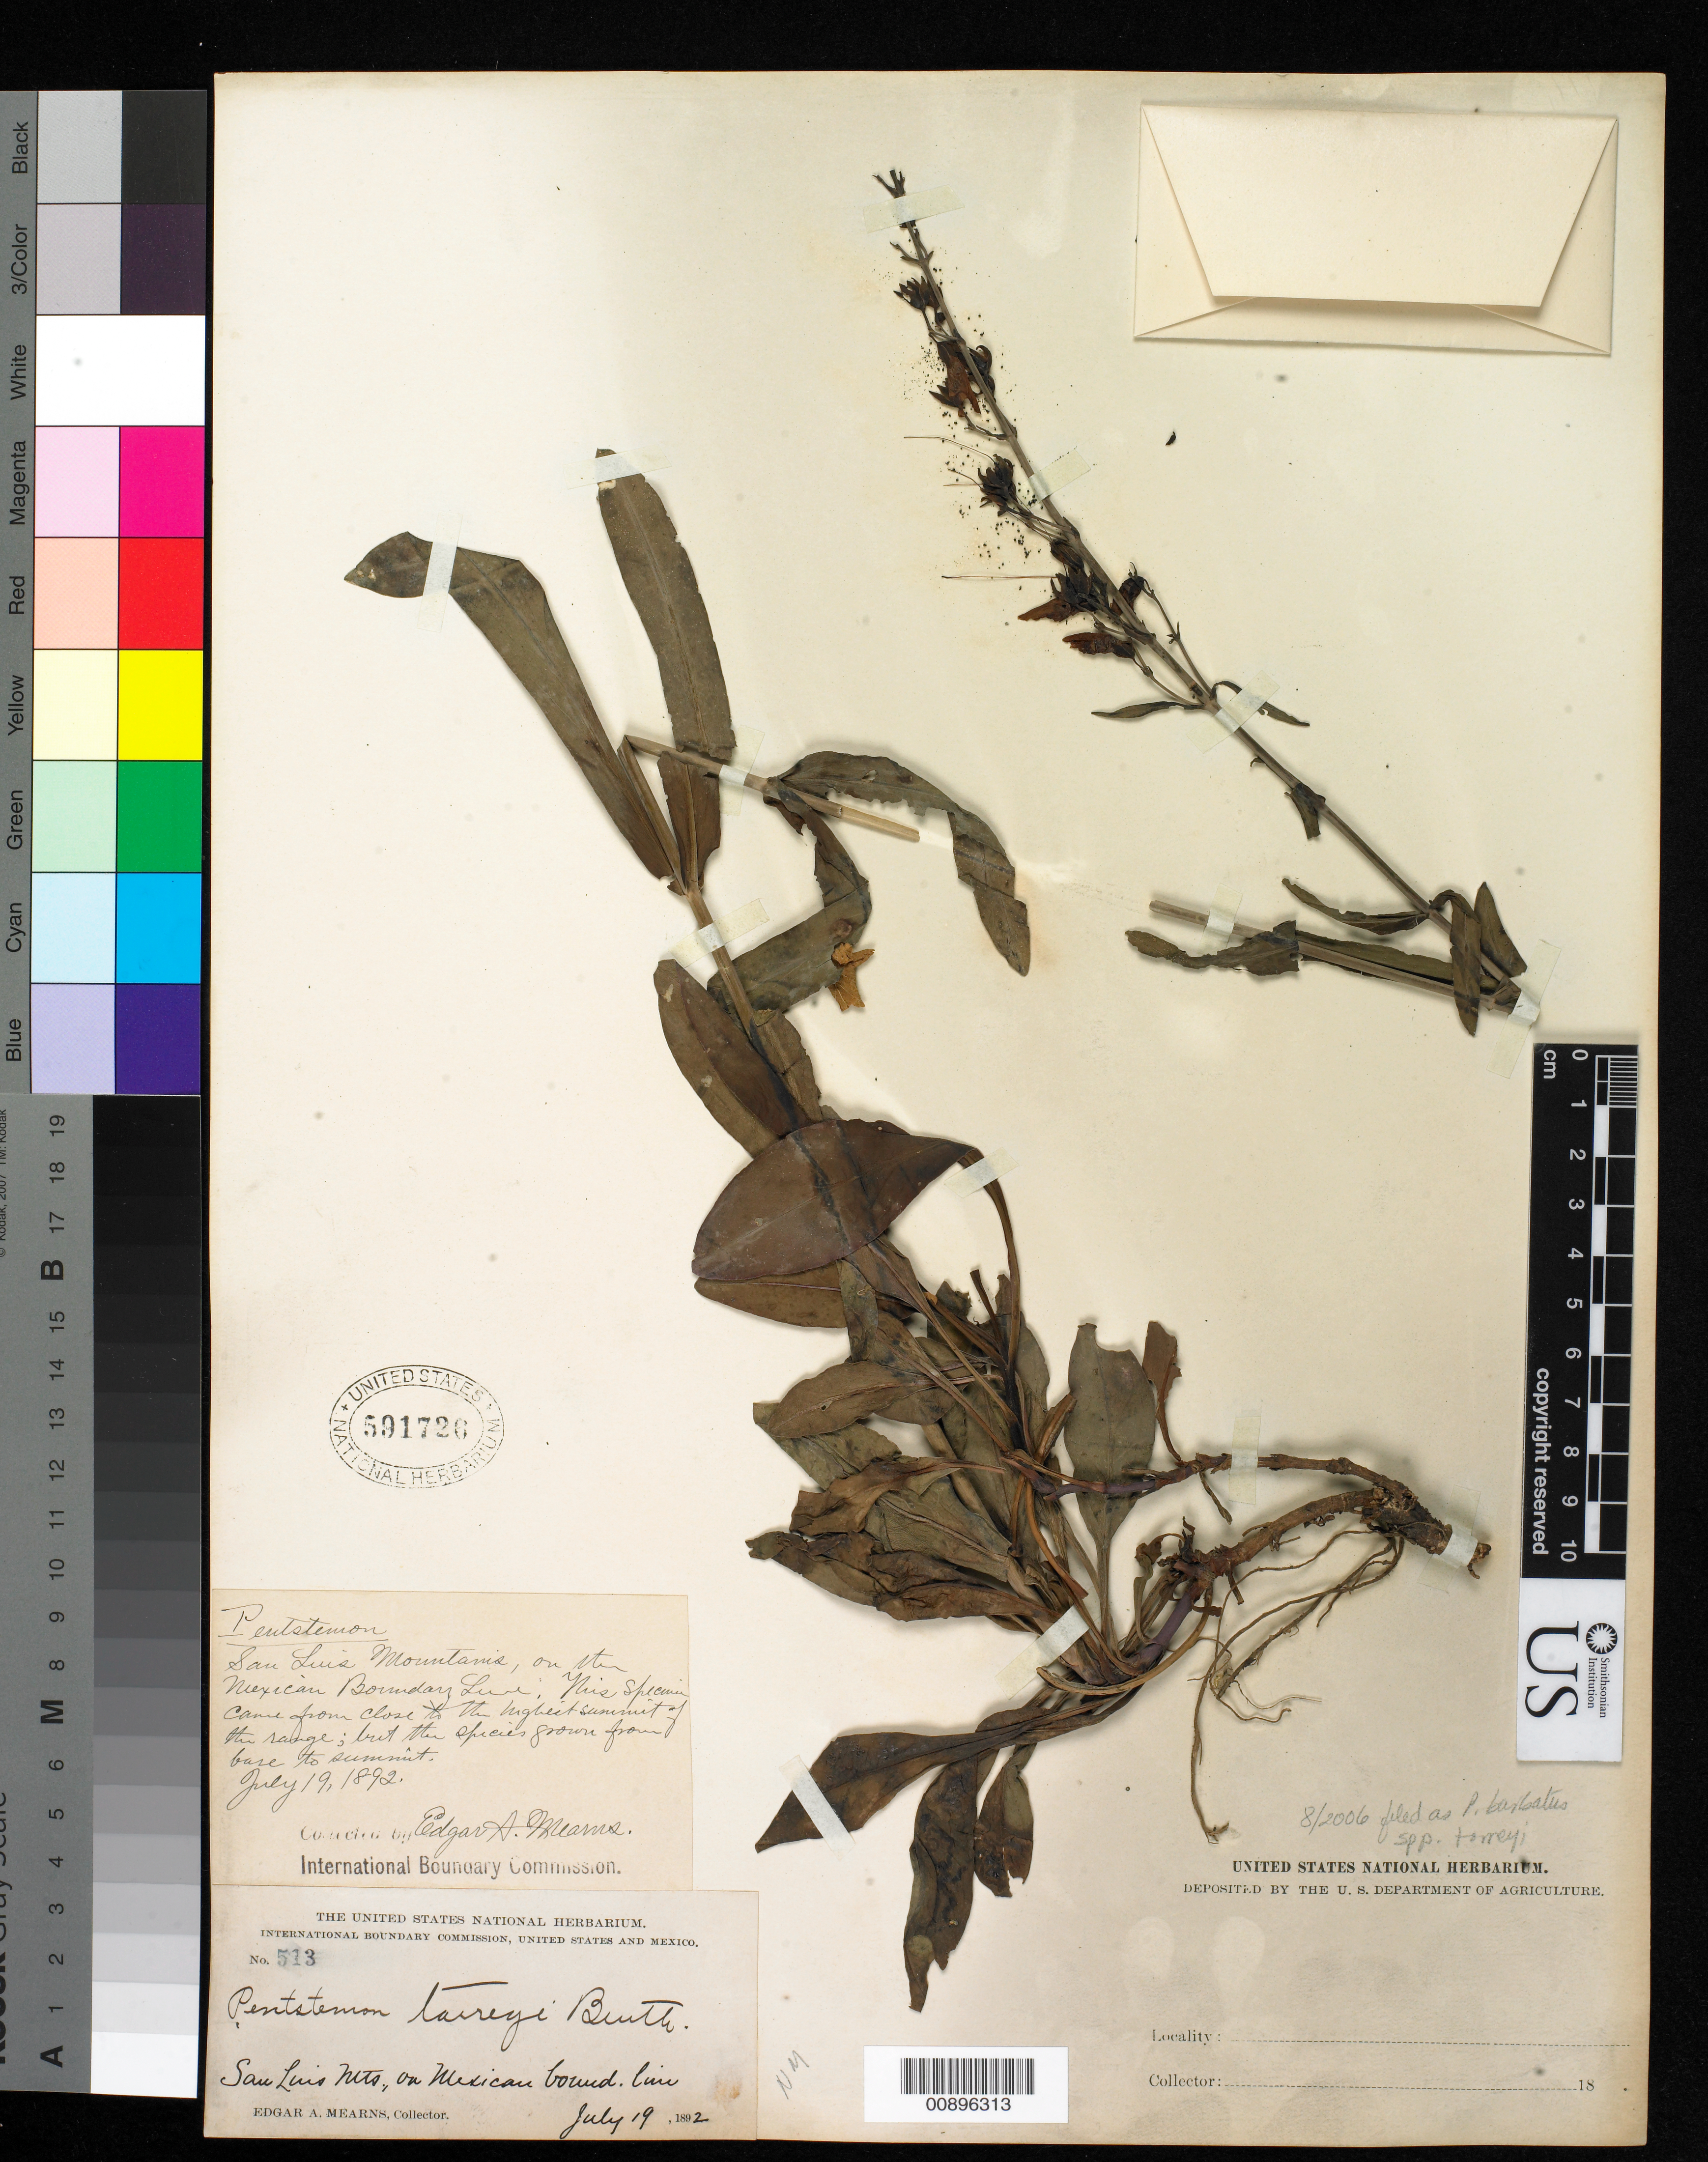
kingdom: Plantae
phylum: Tracheophyta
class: Magnoliopsida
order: Lamiales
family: Plantaginaceae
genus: Penstemon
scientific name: Penstemon barbatus subsp. torreyi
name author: (Benth.) D.D. Keck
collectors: E. A. Mearns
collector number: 513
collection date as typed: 19 Jul 1892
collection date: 1892-07-19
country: United States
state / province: New Mexico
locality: San Luis Mts., on the Mexican Boundary Line.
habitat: Close to the highest summit of the range; but the species grown from base to summit.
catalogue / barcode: US 591726